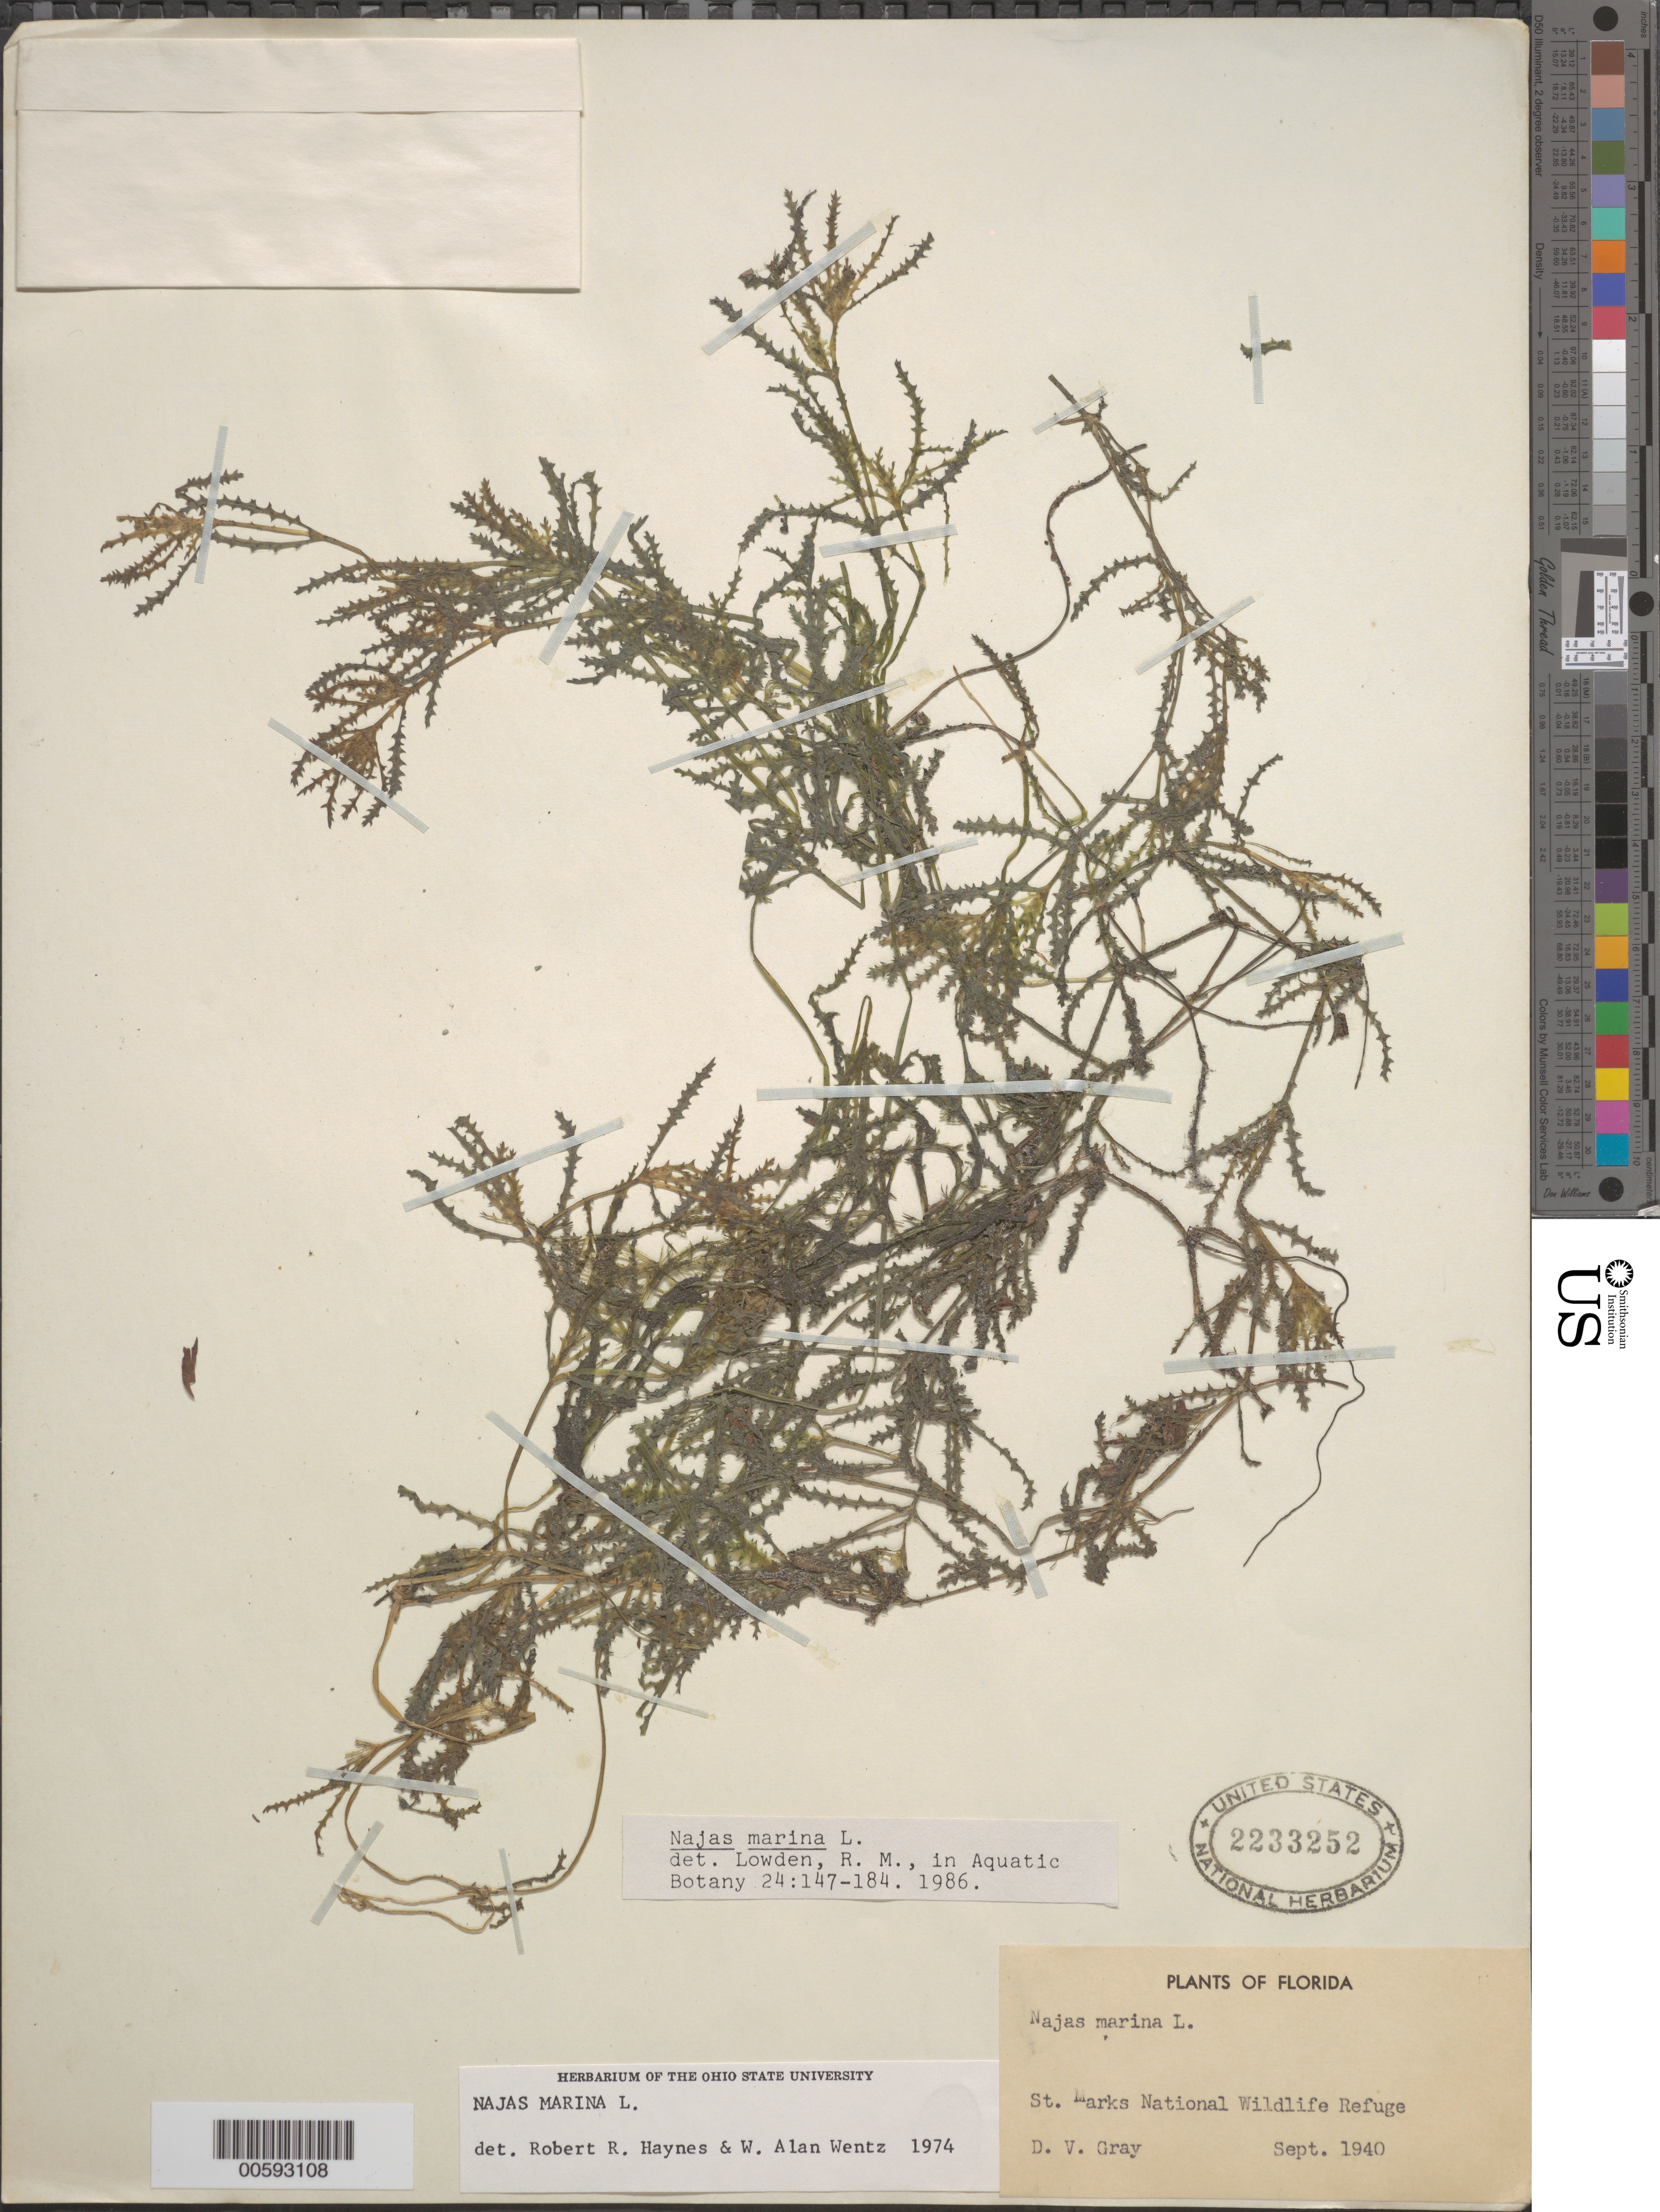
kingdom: Plantae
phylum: Tracheophyta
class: Liliopsida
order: Alismatales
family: Hydrocharitaceae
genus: Najas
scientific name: Najas marina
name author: L.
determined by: Haynes, R. R.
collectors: D. V. Gray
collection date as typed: Sep 1940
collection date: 1940-09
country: United States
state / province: Florida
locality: St. Marks National Wildlife Refuge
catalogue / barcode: US 2233252